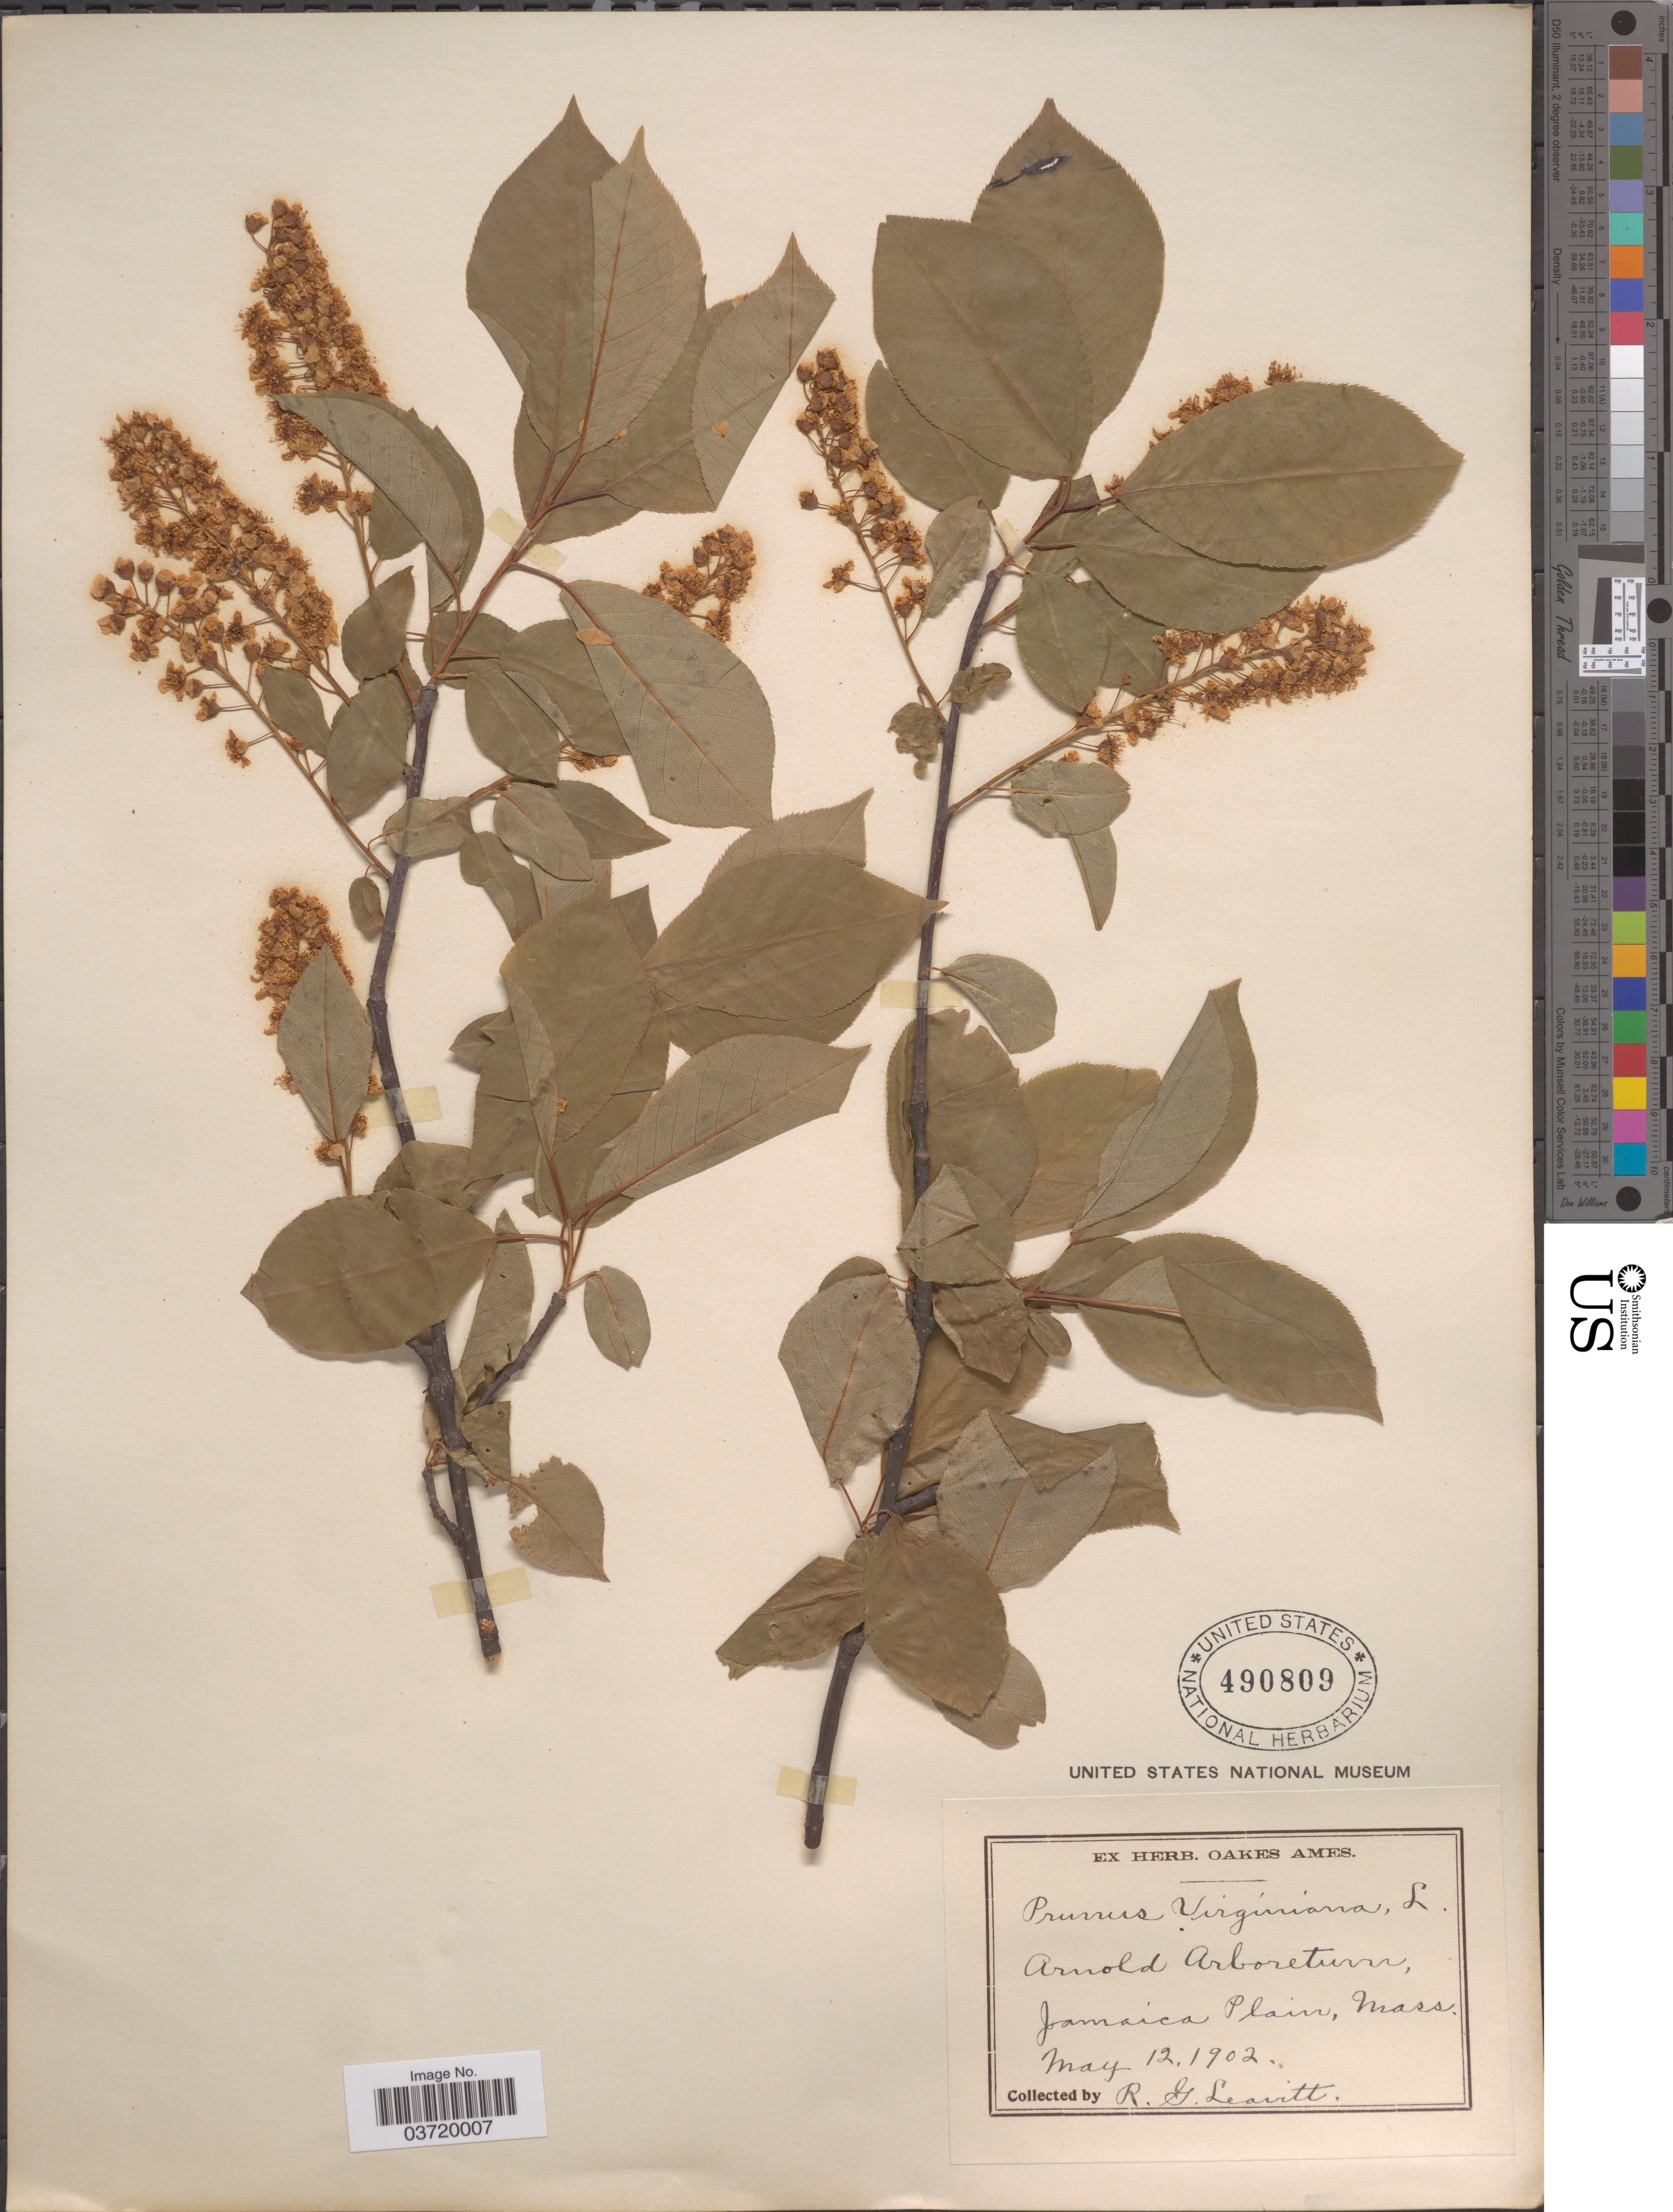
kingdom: Plantae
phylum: Tracheophyta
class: Magnoliopsida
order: Rosales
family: Rosaceae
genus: Prunus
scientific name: Prunus virginiana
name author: L.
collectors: R. G. Leavitt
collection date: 1902-05-12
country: United States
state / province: Massachusetts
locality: Arnold Arboretum, Jamaica Plain.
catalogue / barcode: US 490809